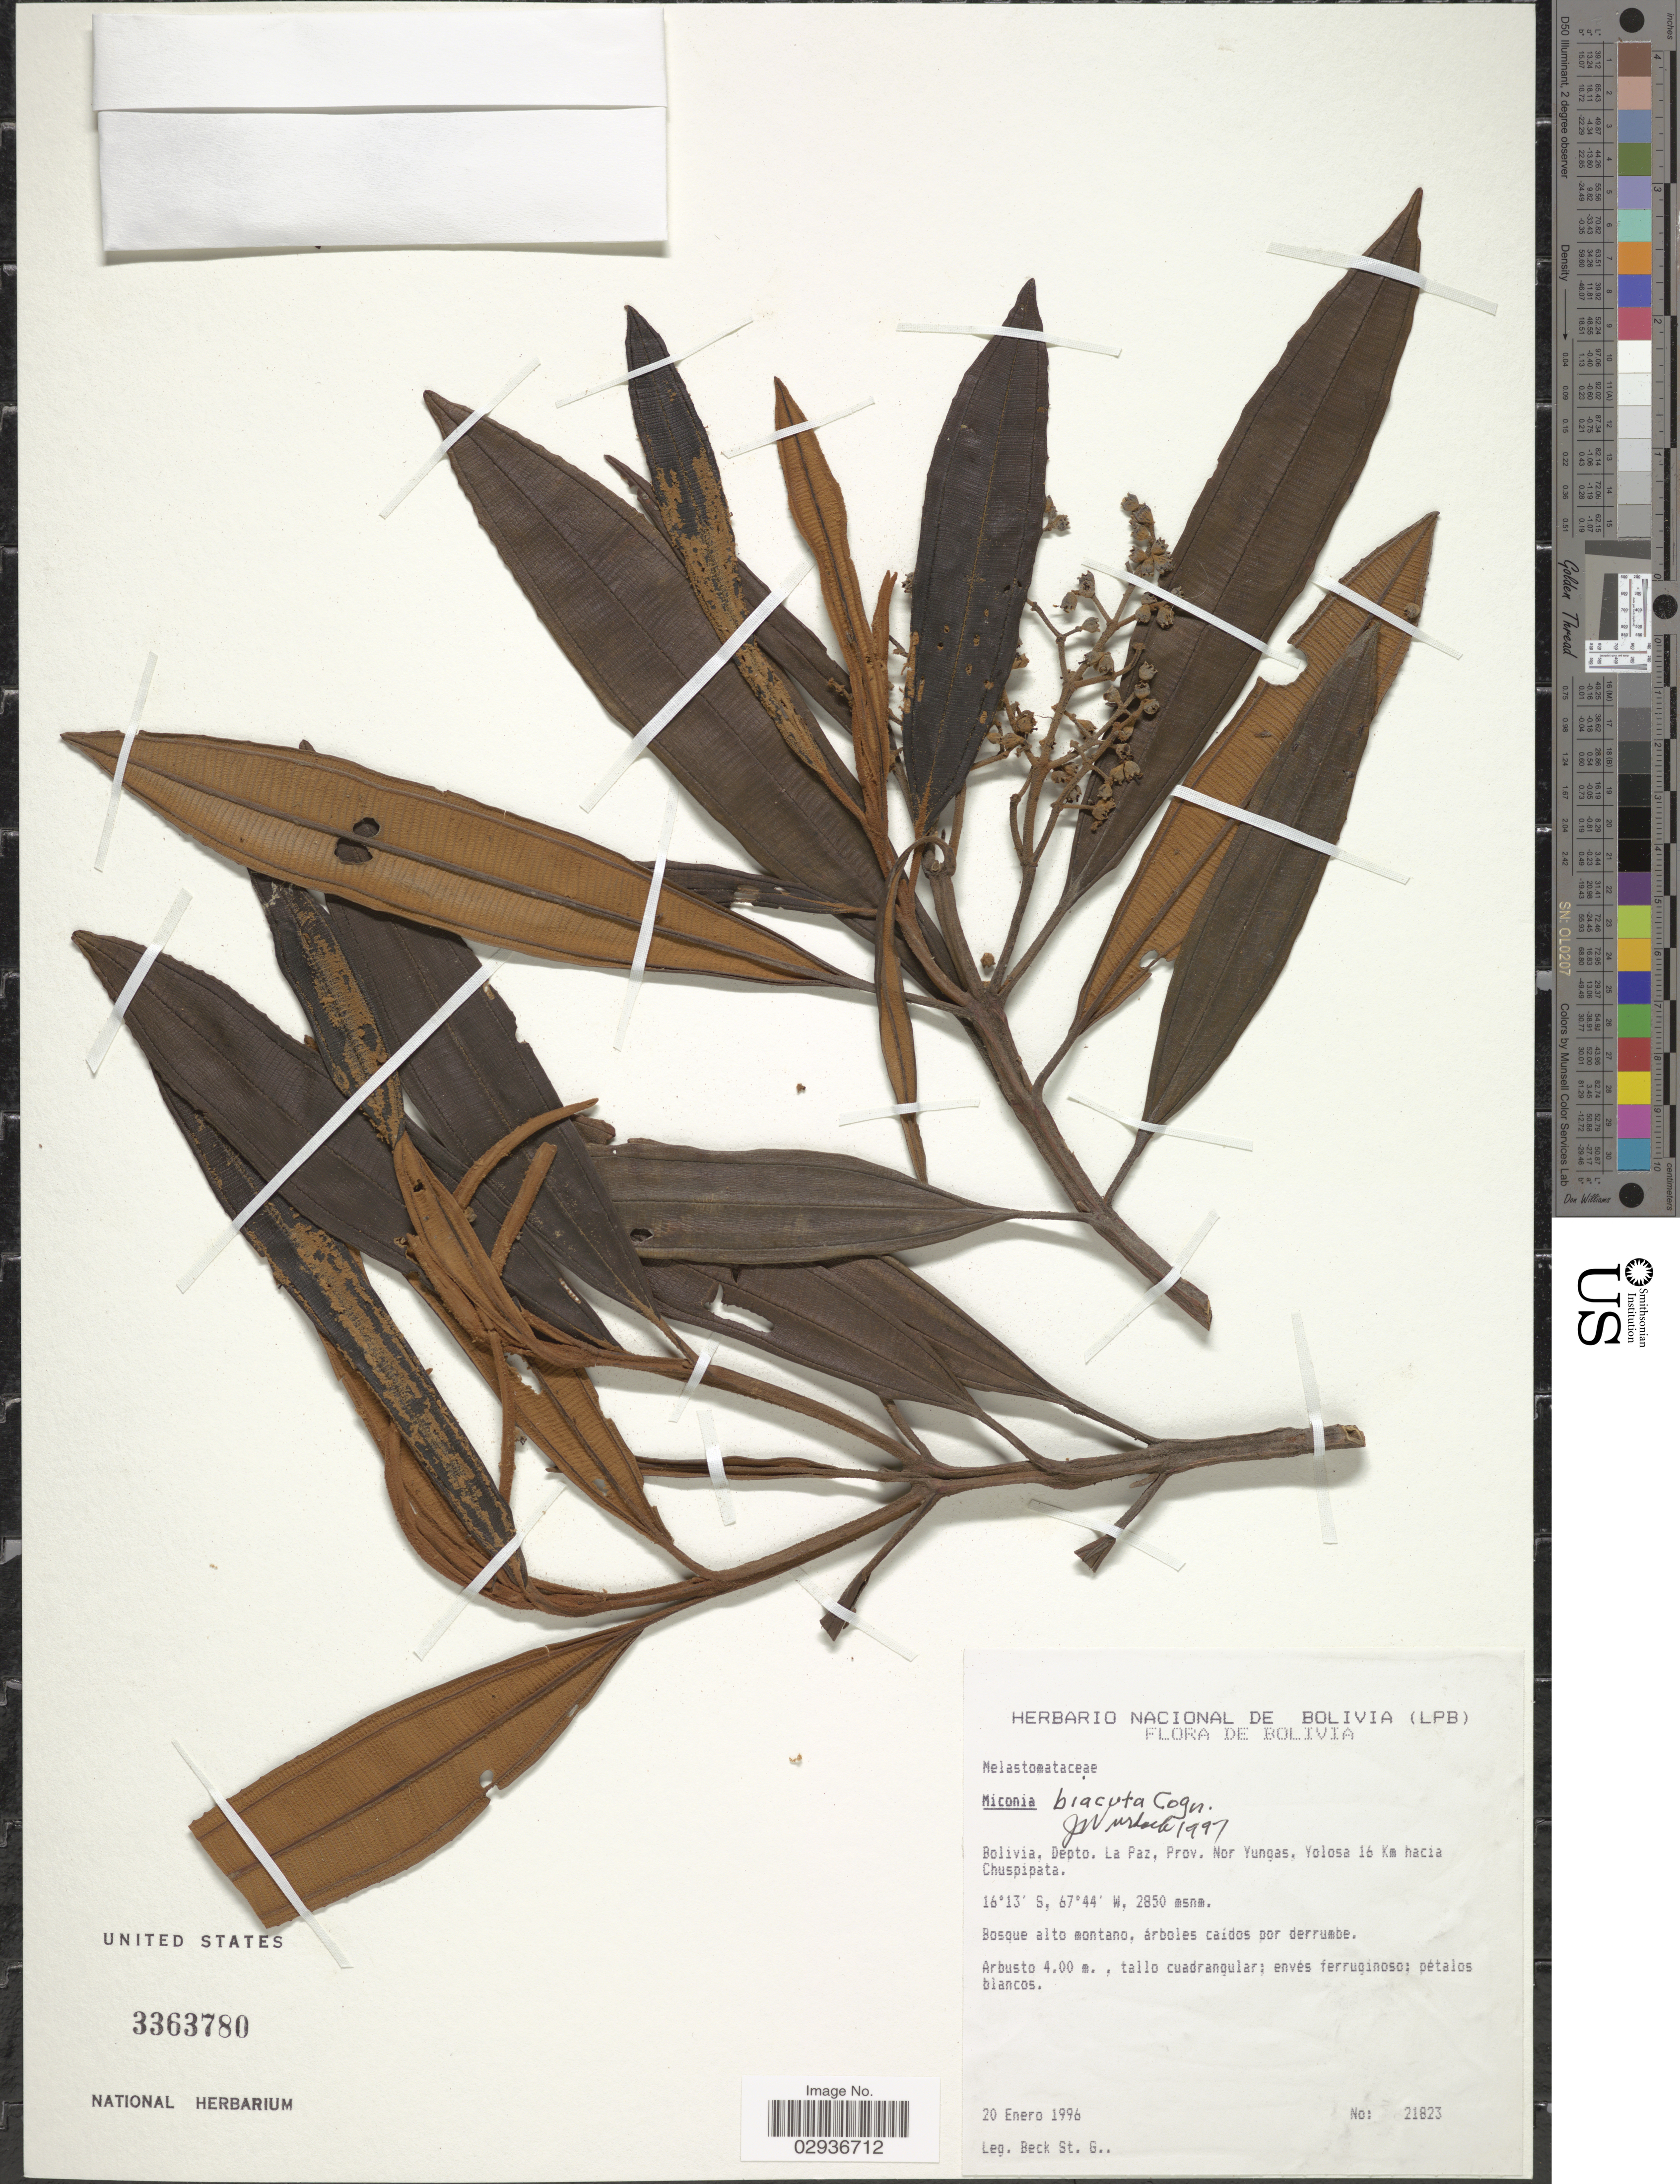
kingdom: Plantae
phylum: Tracheophyta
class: Magnoliopsida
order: Myrtales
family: Melastomataceae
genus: Miconia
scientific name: Miconia biacuta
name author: Cogn.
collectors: S. G. Beck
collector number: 21823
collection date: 1996-01-20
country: Bolivia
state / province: La Paz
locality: Depto. La Paz, Prov. Nor Yungas, Yolosa 16 Km hacia Chuspipata.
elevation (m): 2850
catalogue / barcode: US 3363780